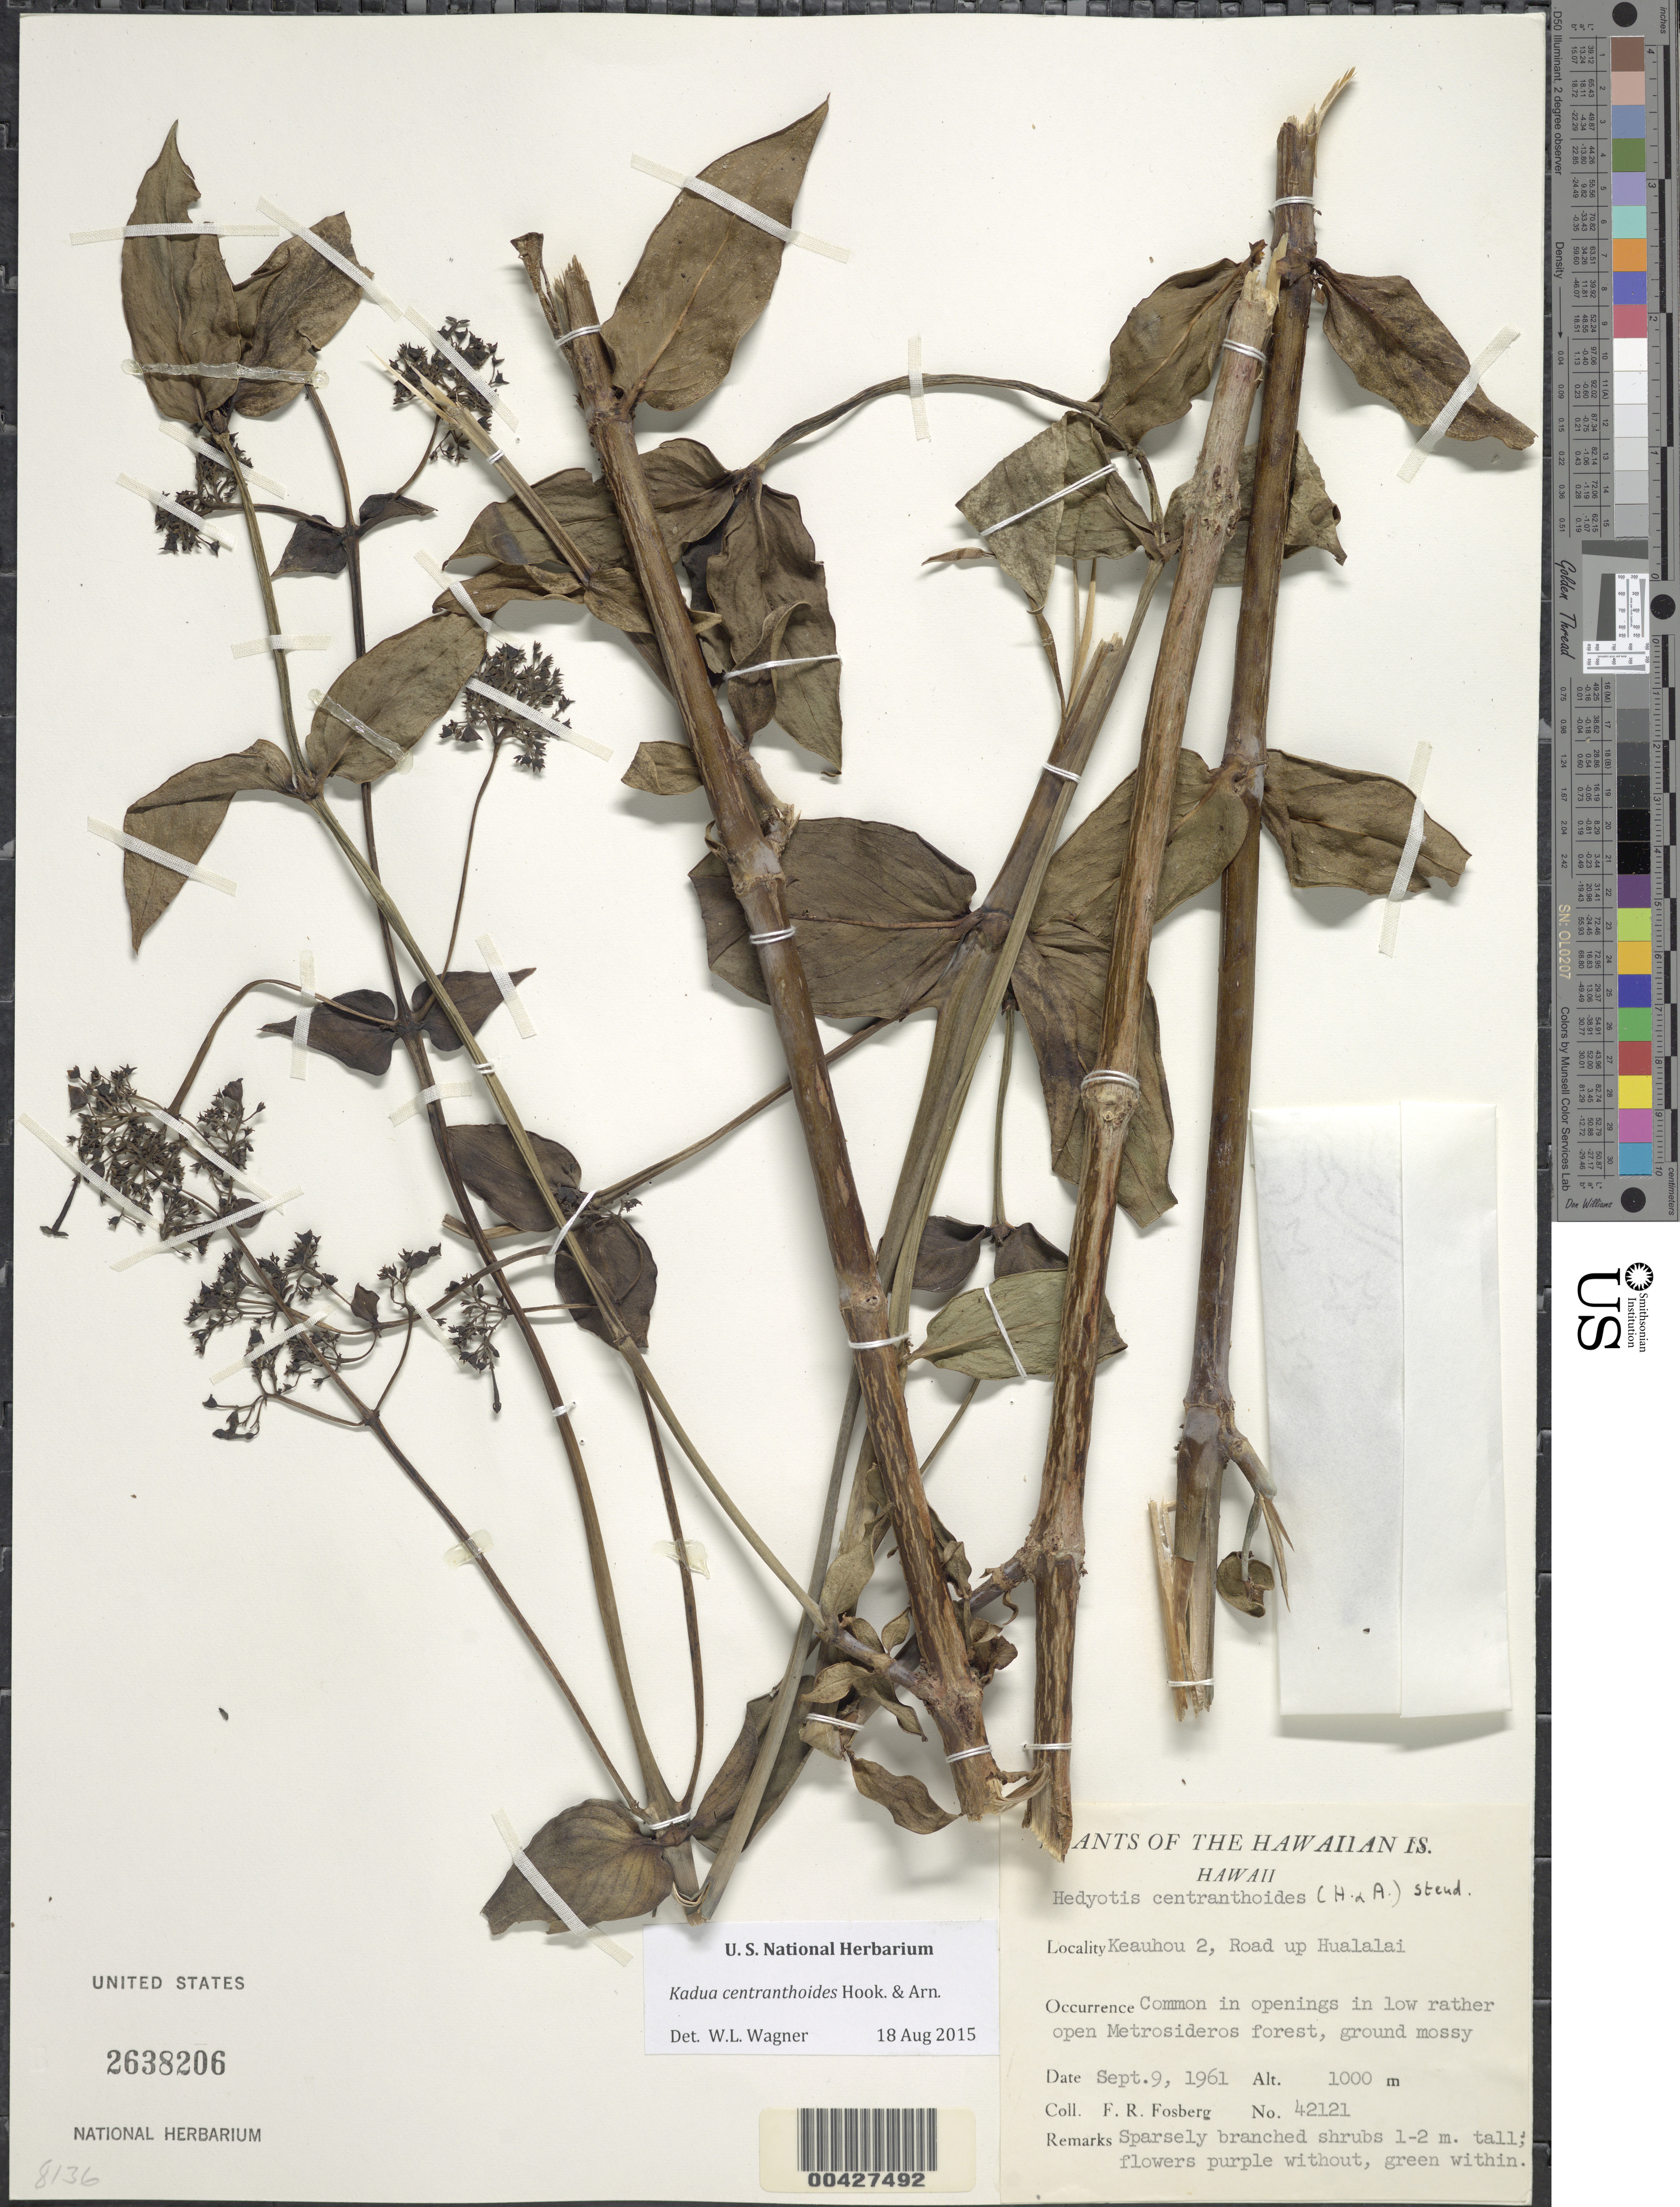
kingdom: Plantae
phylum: Tracheophyta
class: Magnoliopsida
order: Gentianales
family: Rubiaceae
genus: Kadua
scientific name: Kadua centranthoides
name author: Hook. & Arn.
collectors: F. R. Fosberg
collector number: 42121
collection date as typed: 9 Sep 1961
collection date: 1961-09-09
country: United States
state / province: Hawaii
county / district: Hawaii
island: Hawaii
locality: Keauhou 2, Road up Hualalai.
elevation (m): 1000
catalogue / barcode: US 2638206